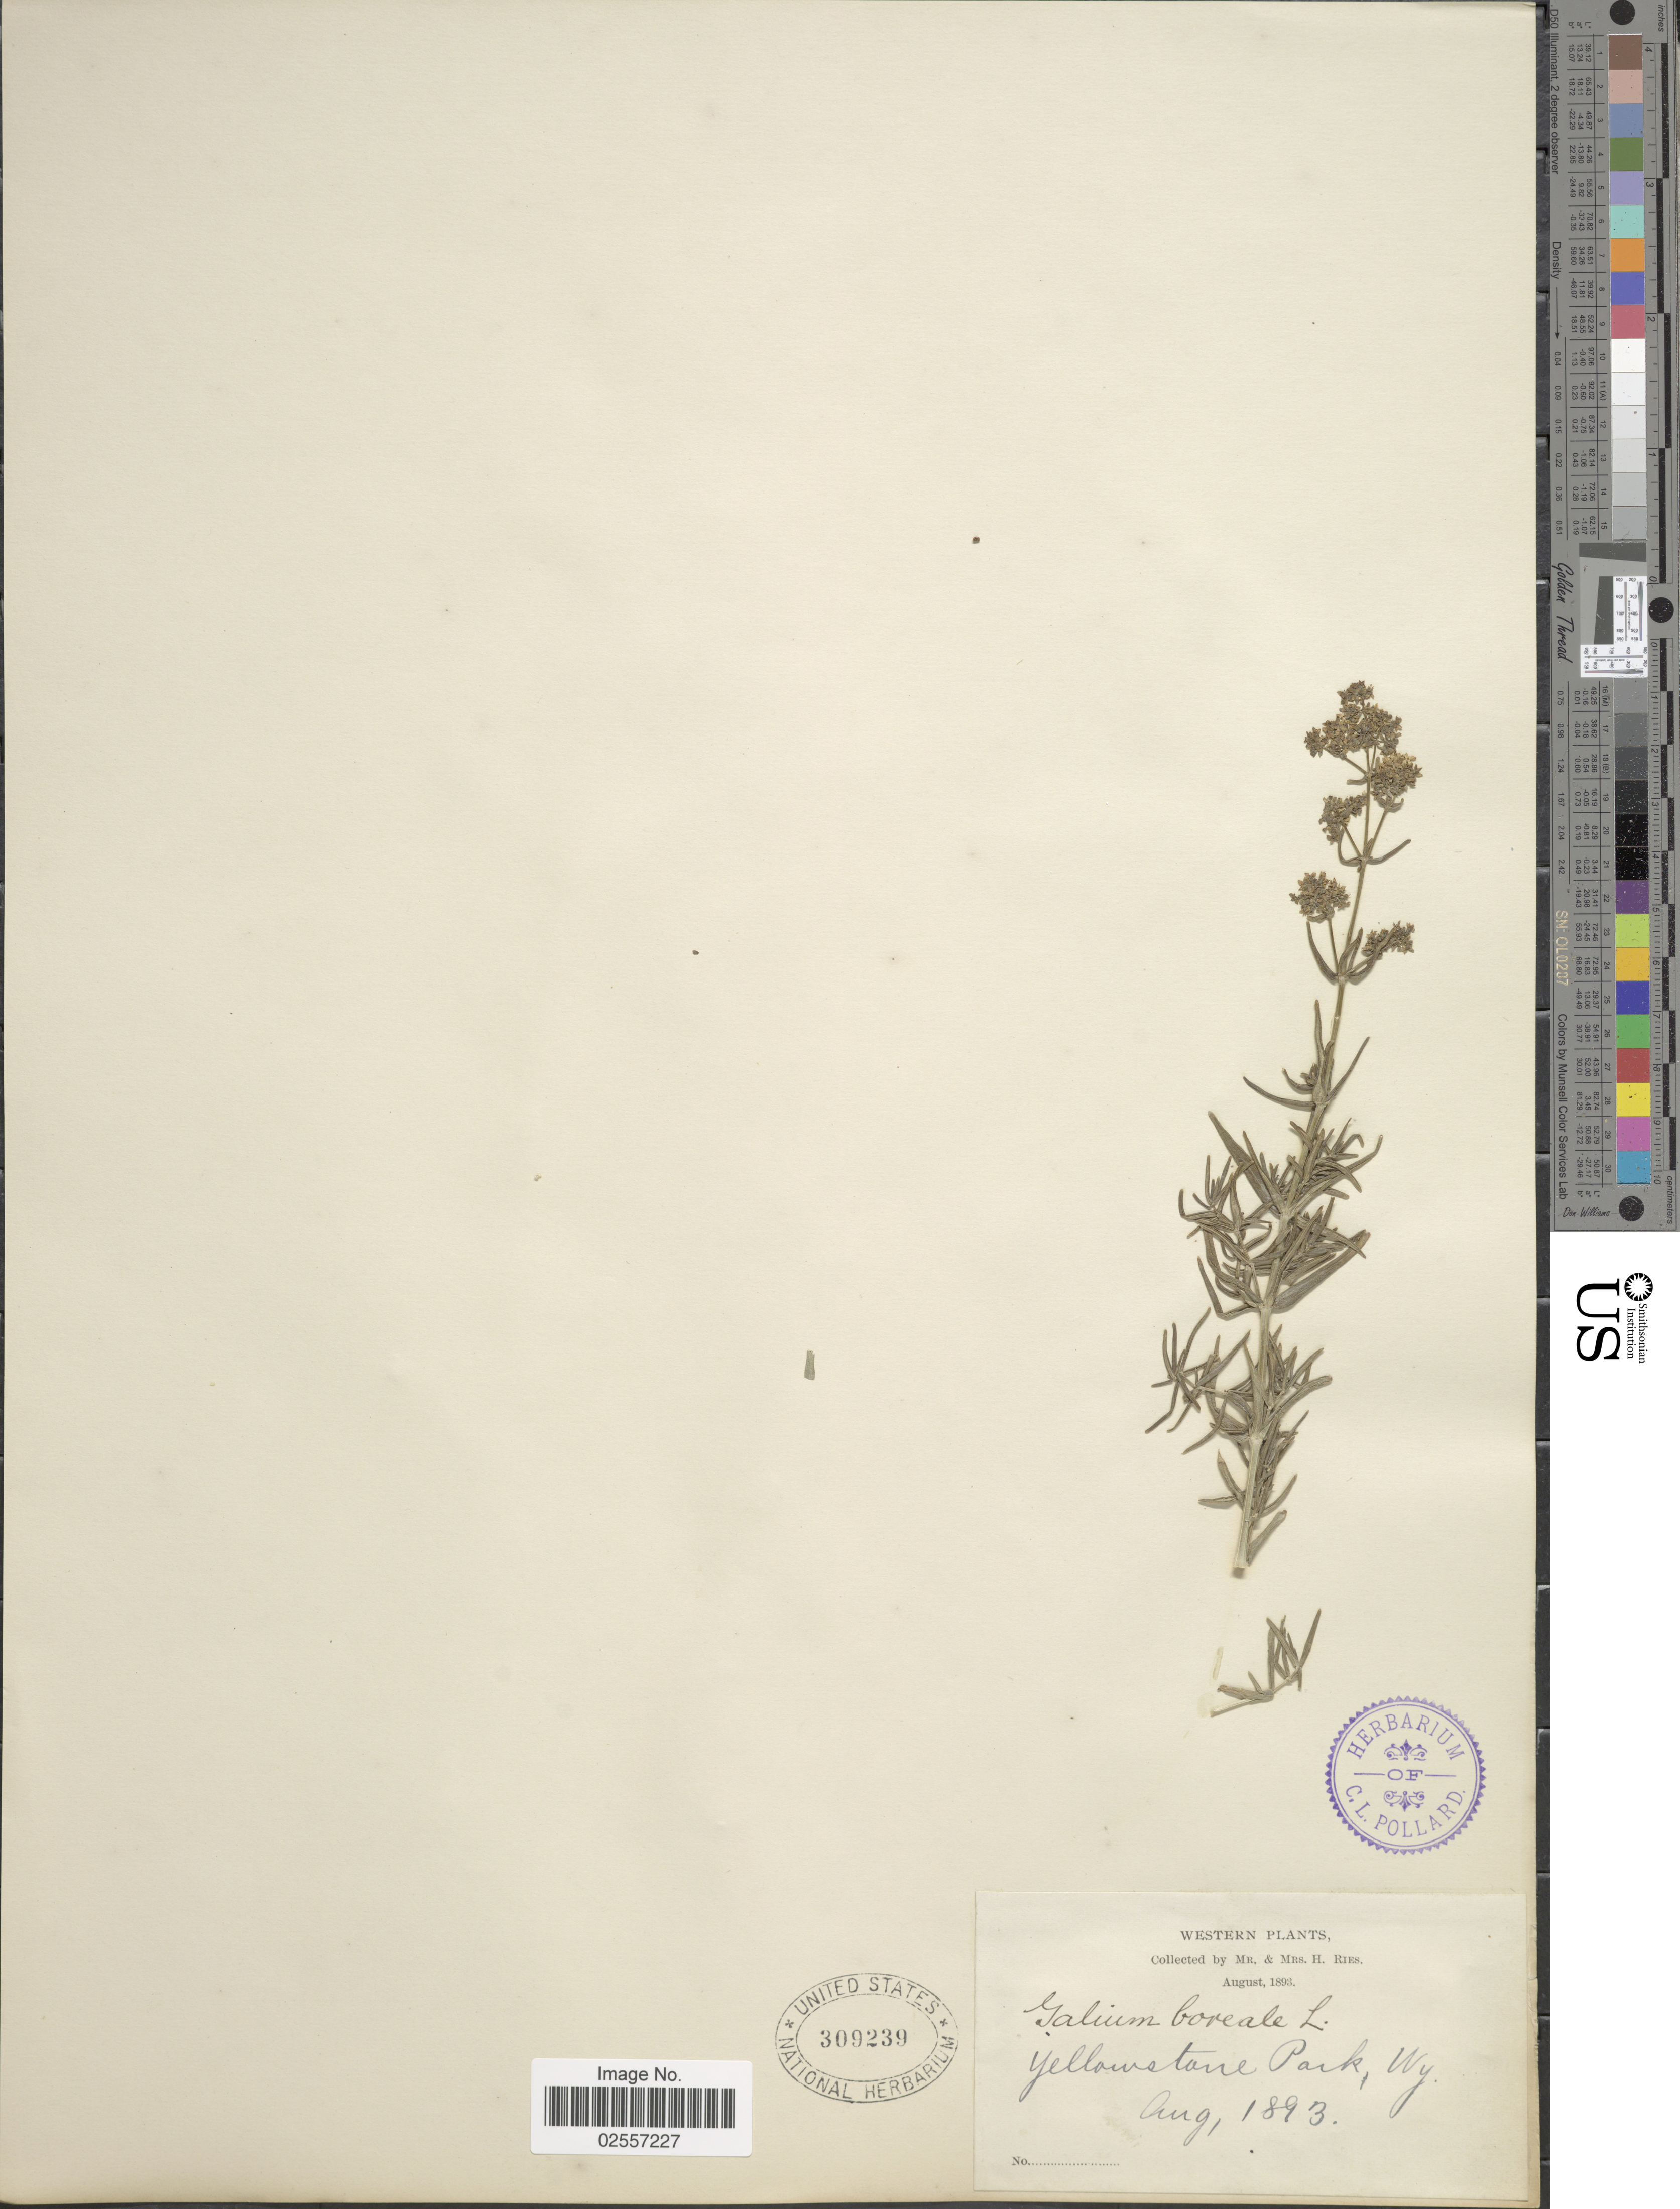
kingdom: Plantae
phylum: Tracheophyta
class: Magnoliopsida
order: Gentianales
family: Rubiaceae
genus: Galium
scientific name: Galium boreale L.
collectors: H. Fries & H. Ries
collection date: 1893-08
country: United States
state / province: Wyoming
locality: Western. Yellowstone Park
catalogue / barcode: US 309239